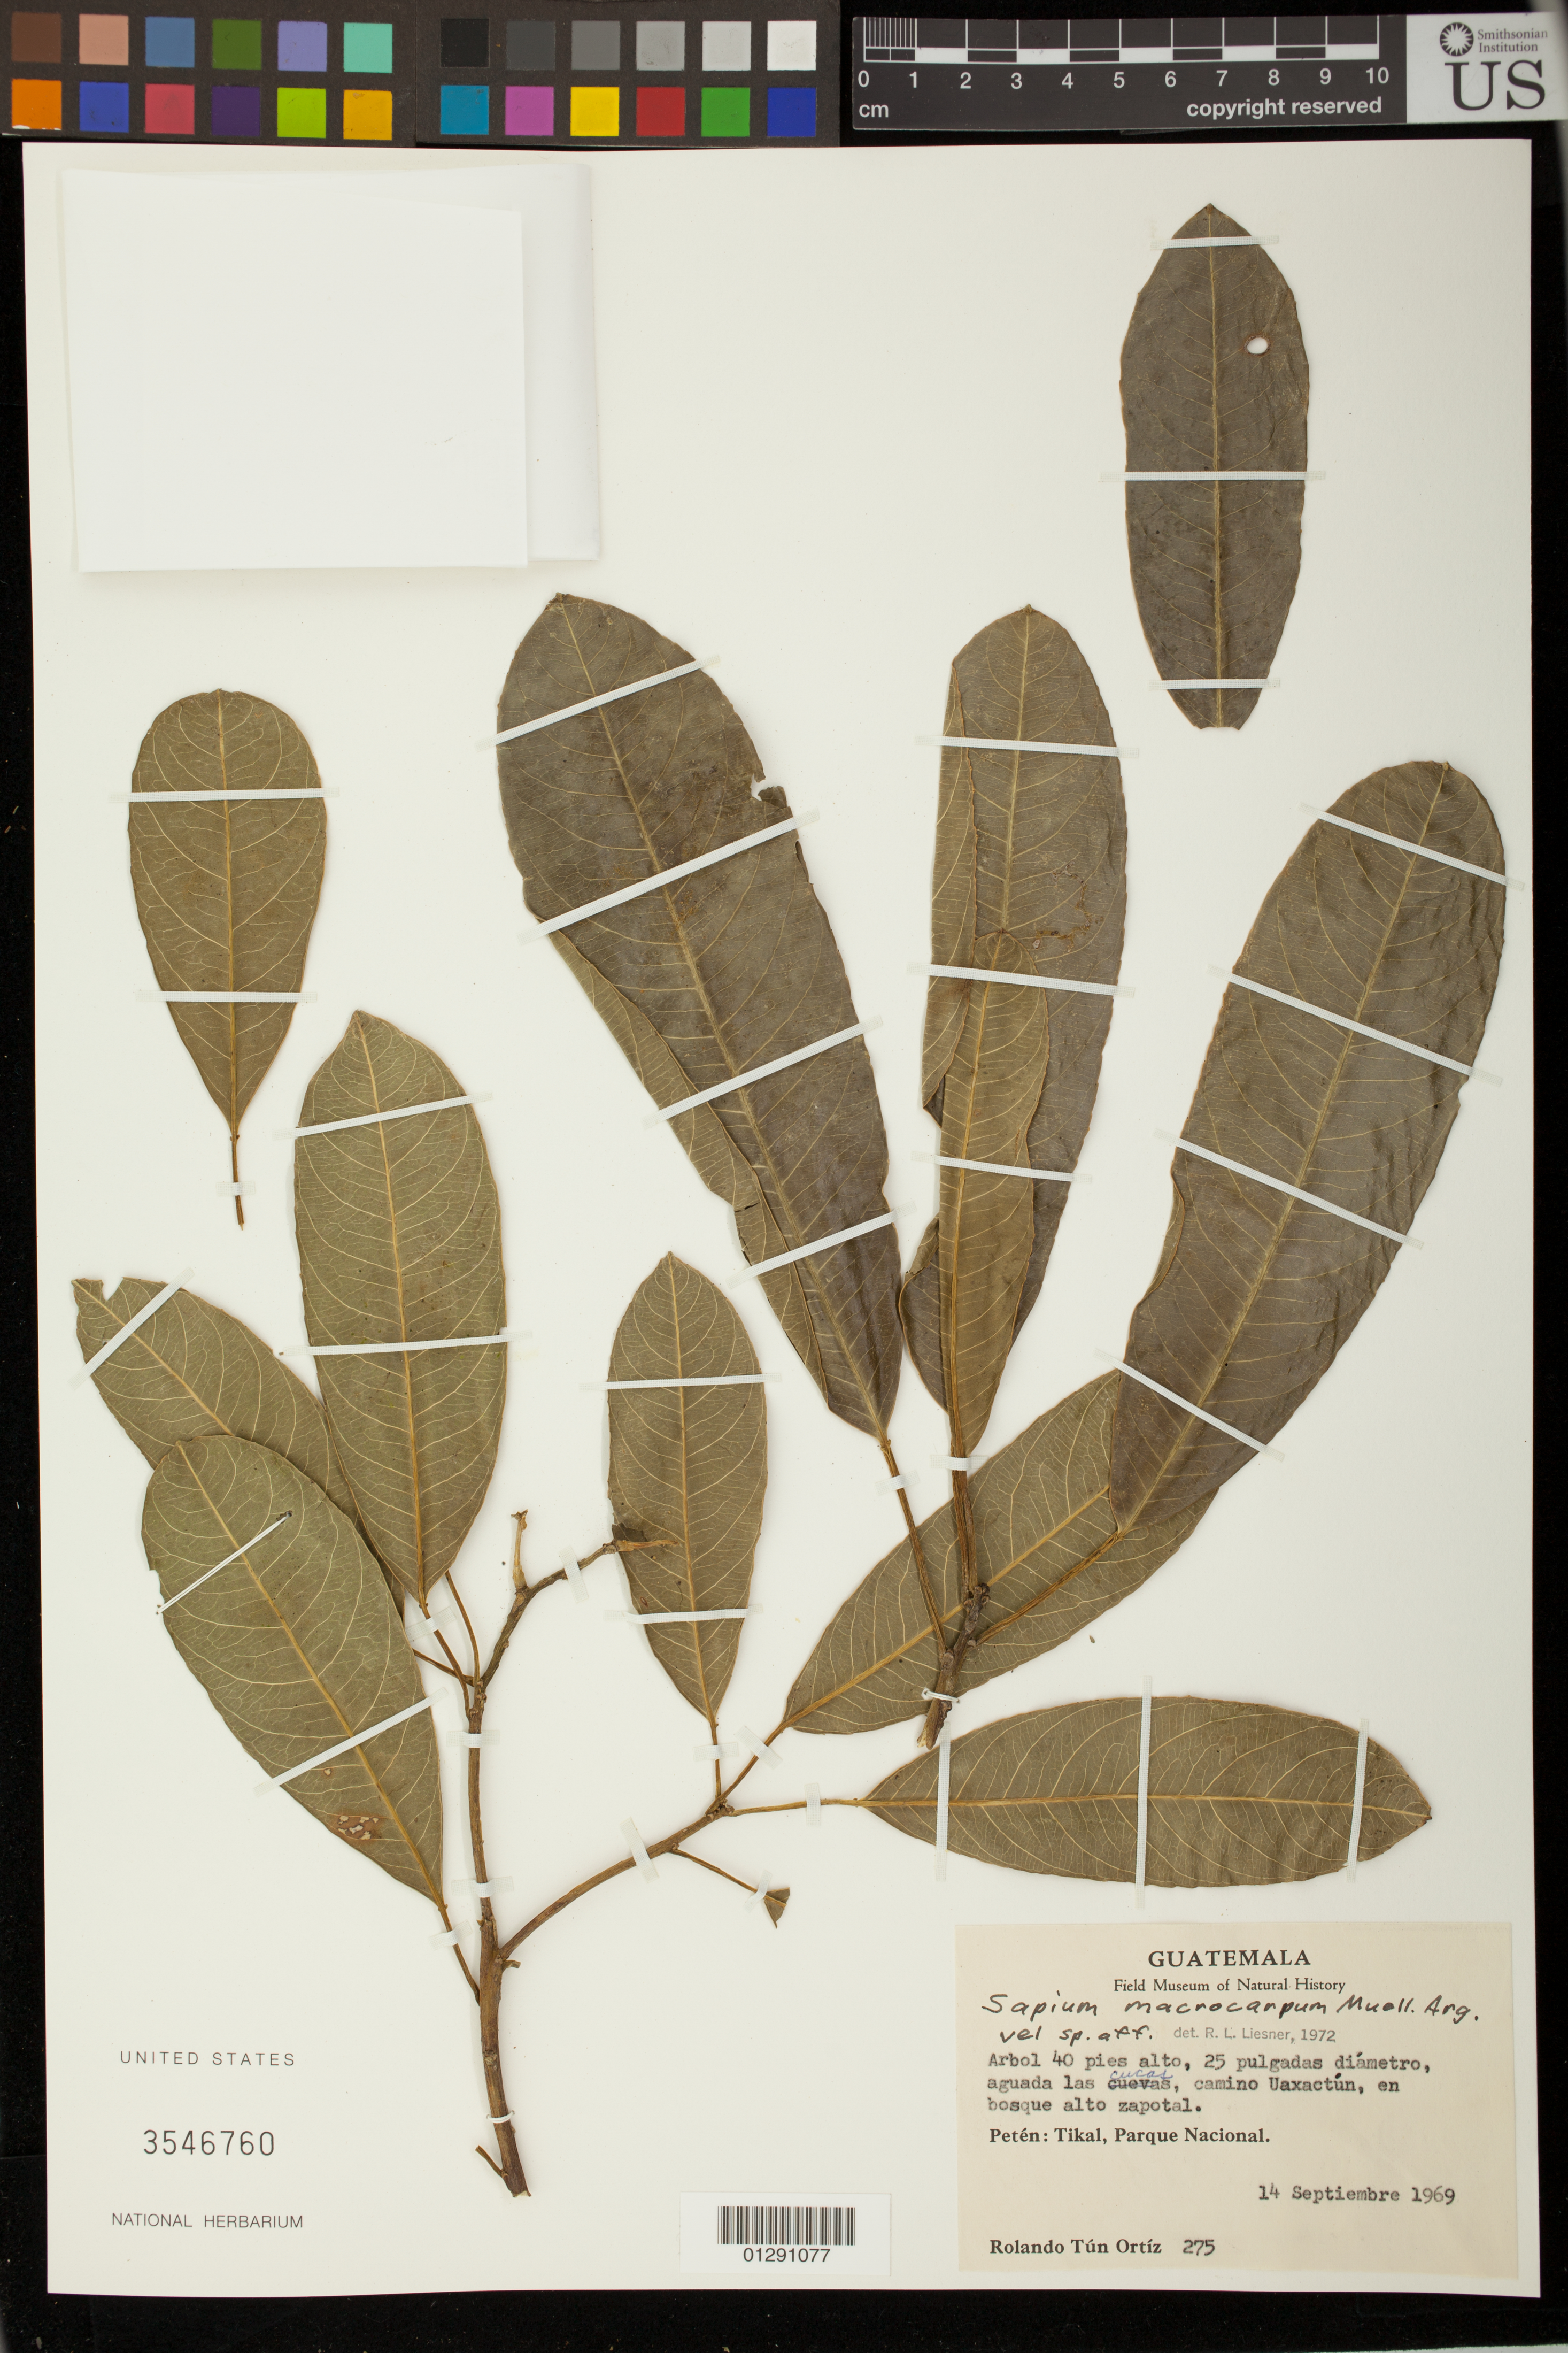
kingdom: Plantae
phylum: Tracheophyta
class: Magnoliopsida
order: Malpighiales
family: Euphorbiaceae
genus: Sapium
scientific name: Sapium macrocarpum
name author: Müll. Arg.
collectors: R. T. Ortíz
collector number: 275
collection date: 1969-09-14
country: Guatemala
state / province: El Petén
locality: Tikal, Parque Nacional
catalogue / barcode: US 3546760